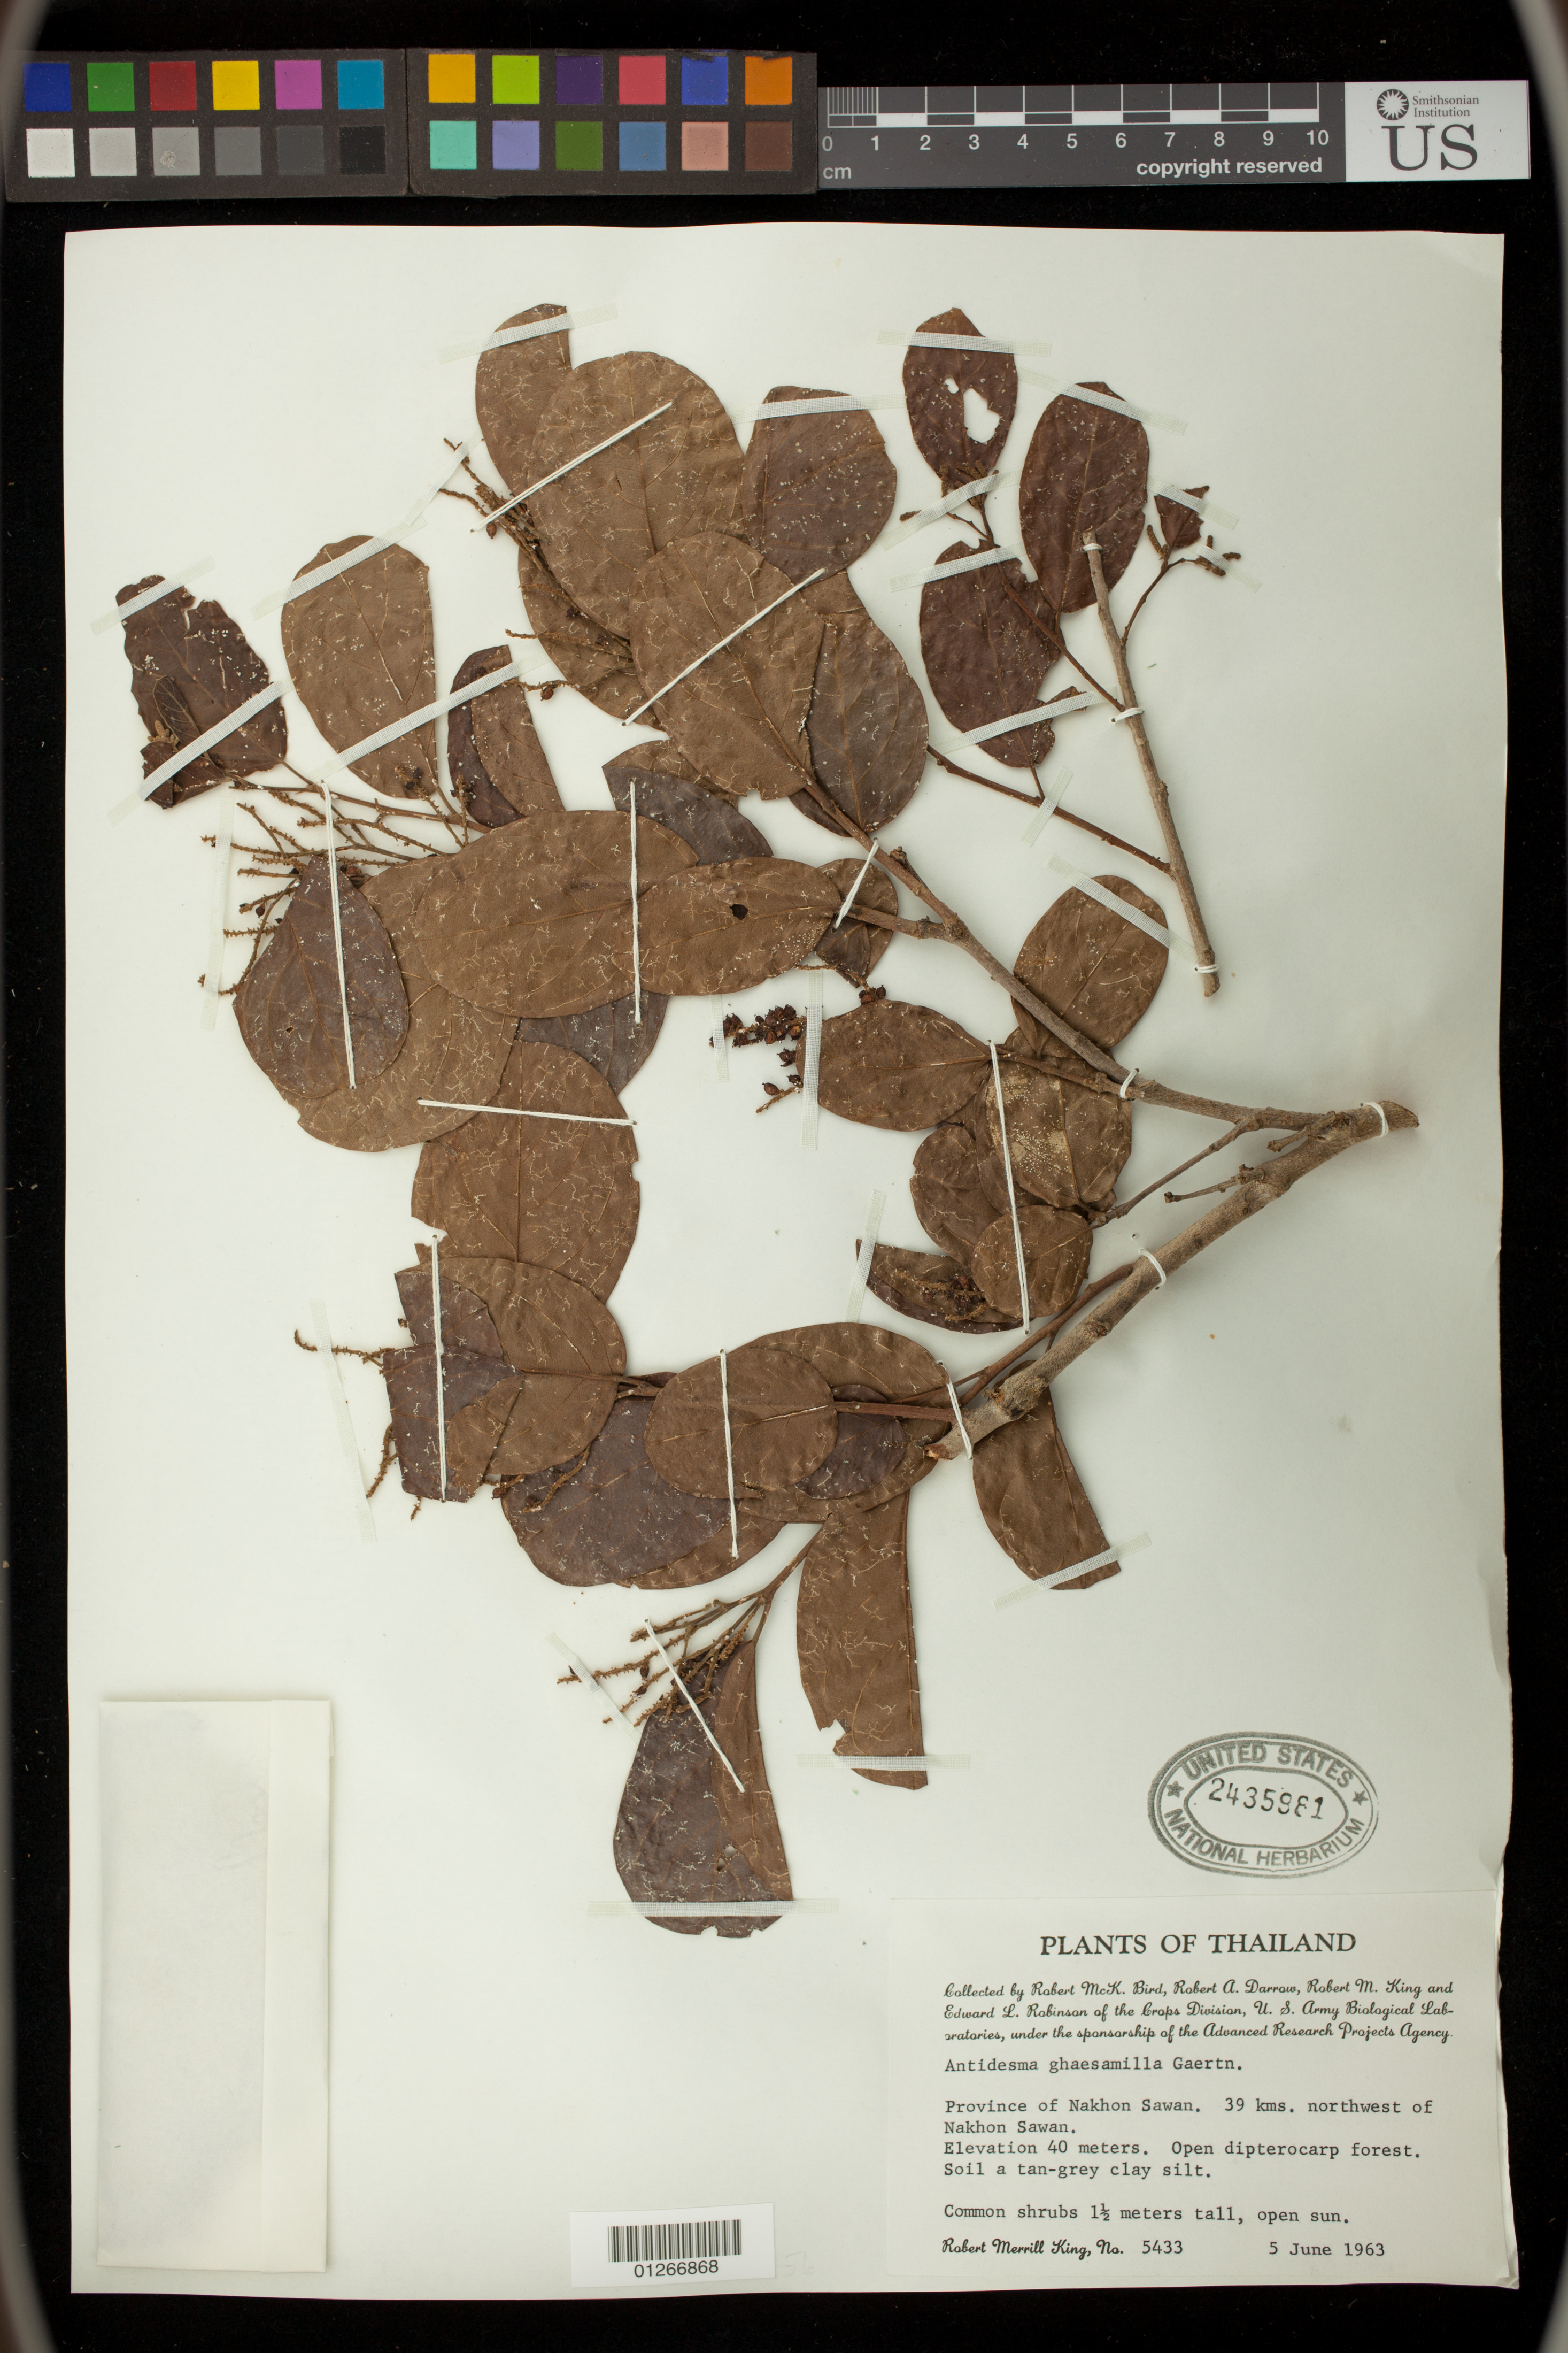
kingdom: Plantae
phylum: Tracheophyta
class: Magnoliopsida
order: Malpighiales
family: Phyllanthaceae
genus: Antidesma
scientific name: Antidesma ghaesembilla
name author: Gaertn.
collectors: R. M. King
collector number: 5433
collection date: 1963-06-05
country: Thailand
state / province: Nakhon Sawan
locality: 39 kilometers northwest of Nakhon Sawan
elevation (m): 40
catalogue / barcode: US 2435881